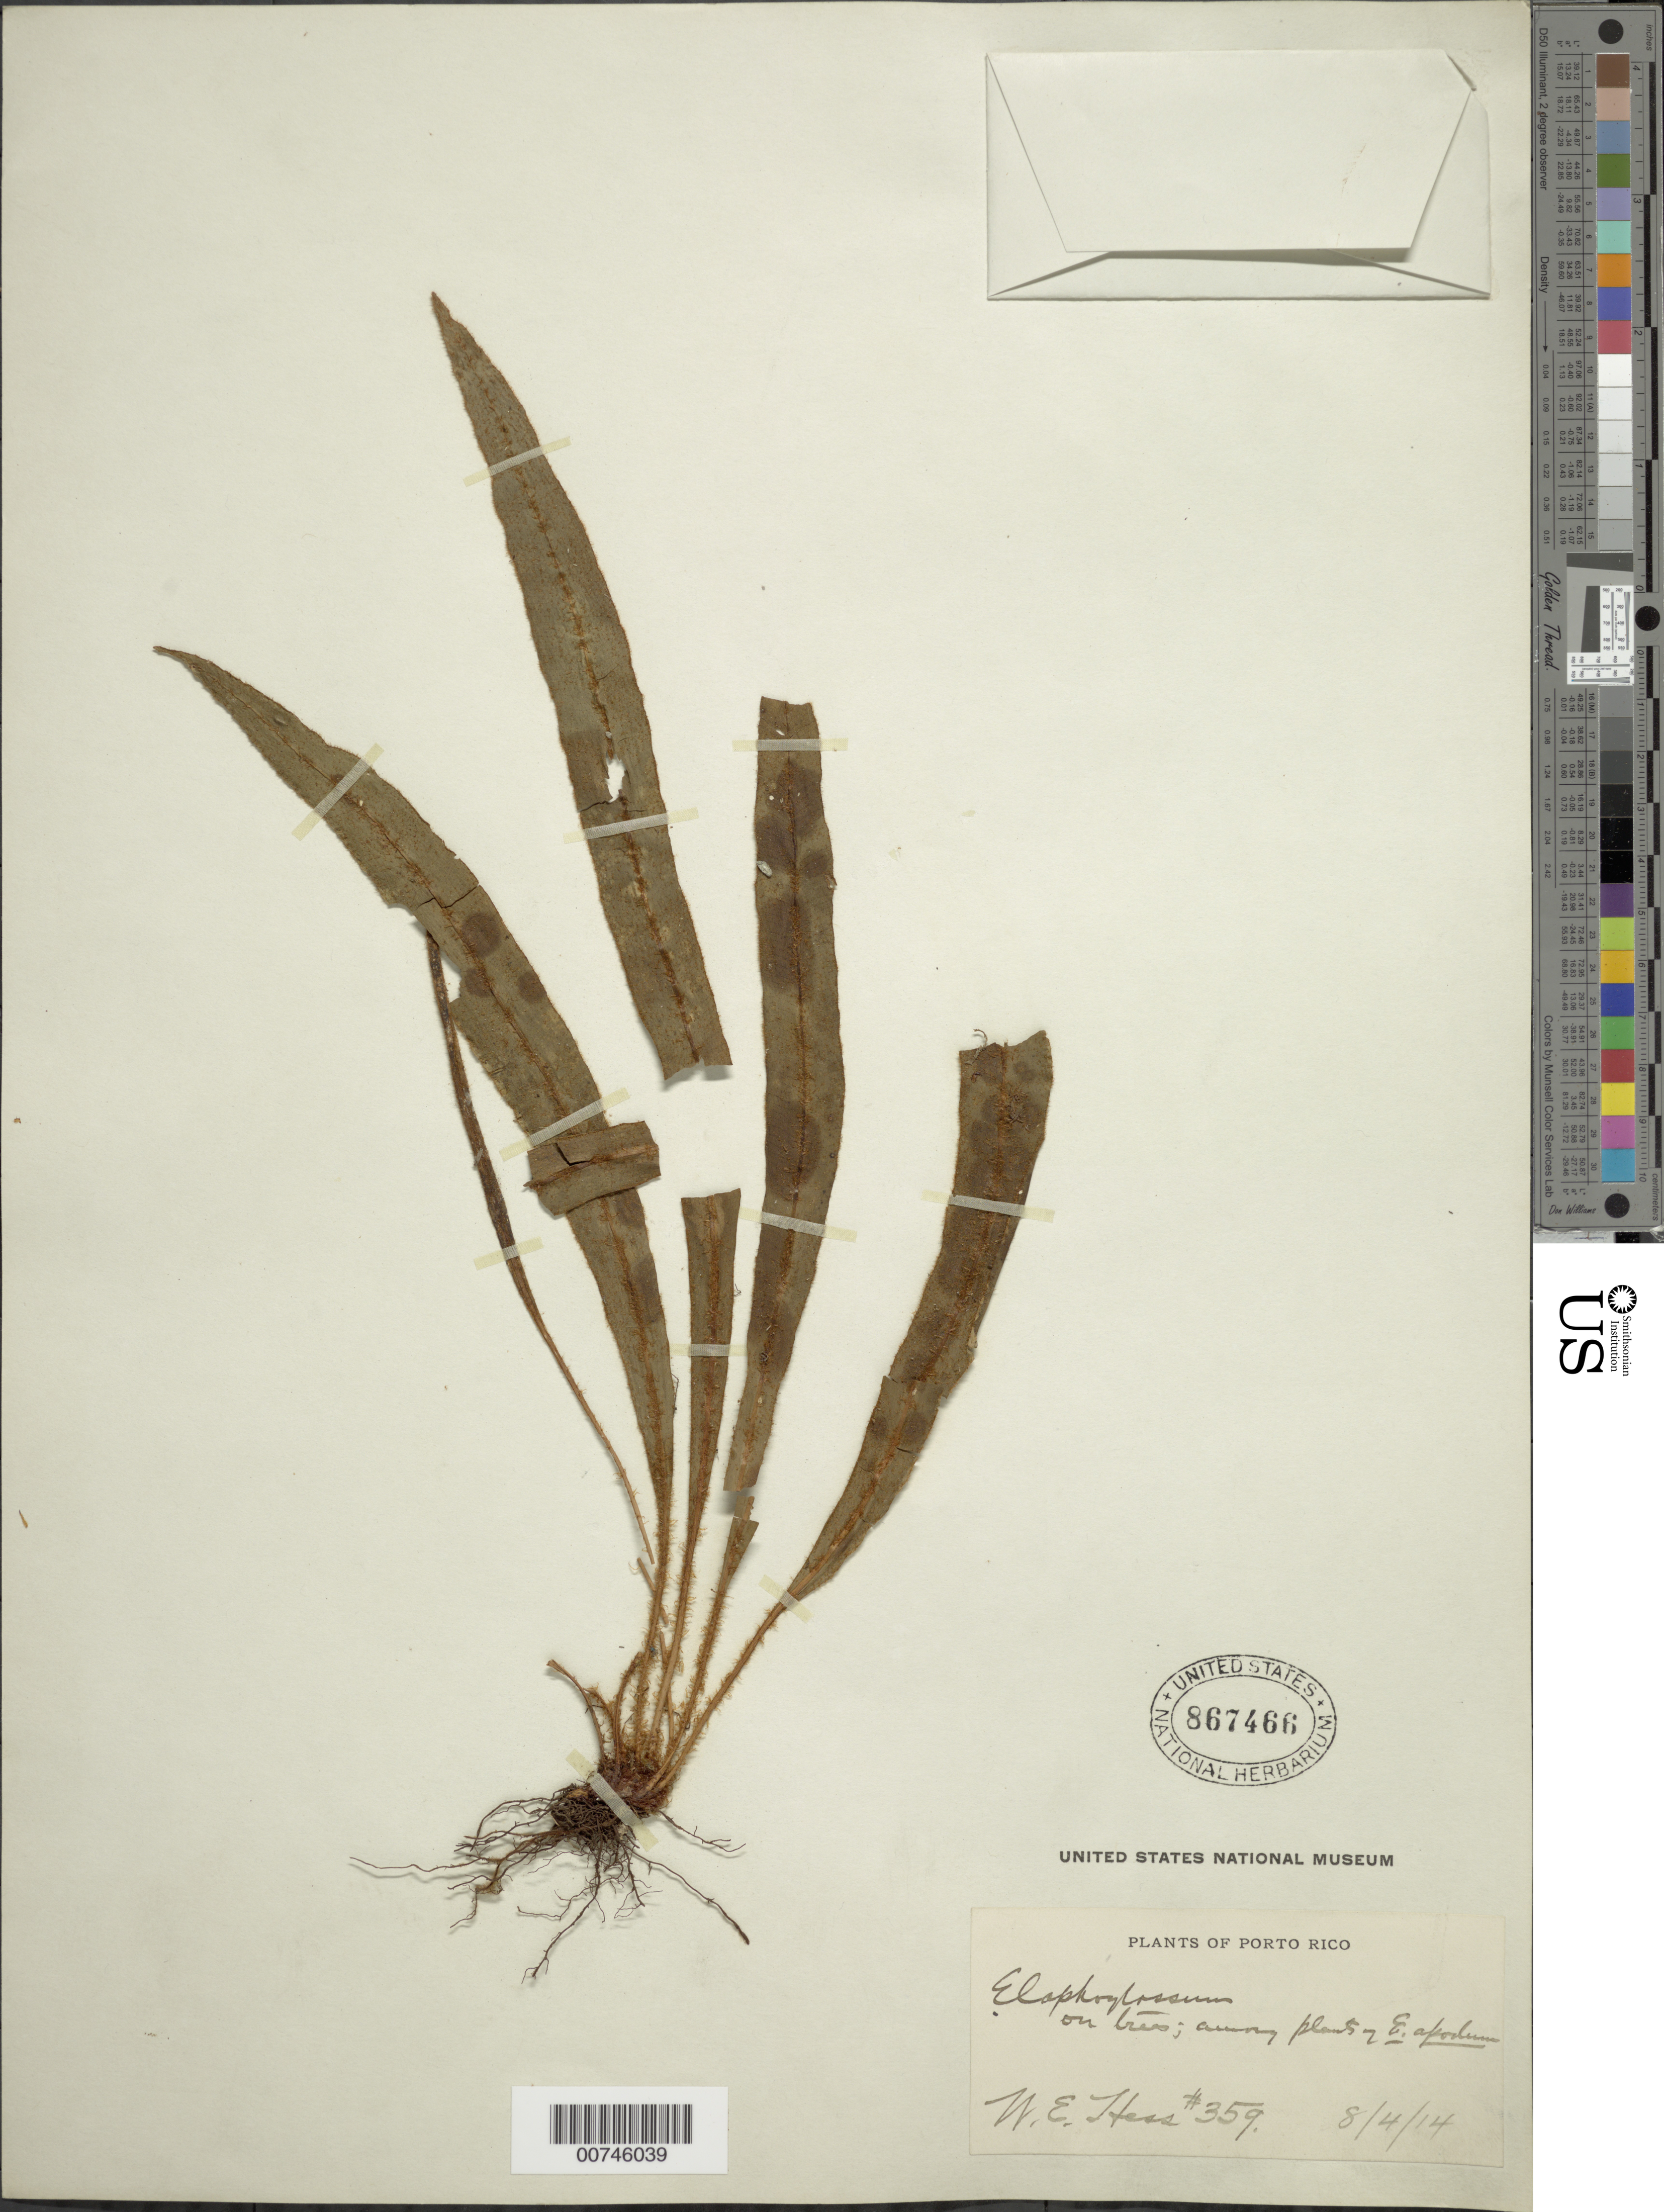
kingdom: Plantae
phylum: Tracheophyta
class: Polypodiopsida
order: Polypodiales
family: Dryopteridaceae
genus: Elaphoglossum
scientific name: Elaphoglossum hirtum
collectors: W. Hess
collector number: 359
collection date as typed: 04 Aug 1914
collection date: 1914-08-04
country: Puerto Rico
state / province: Maricao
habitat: On trees among plants of E. apodum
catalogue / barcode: US 867466